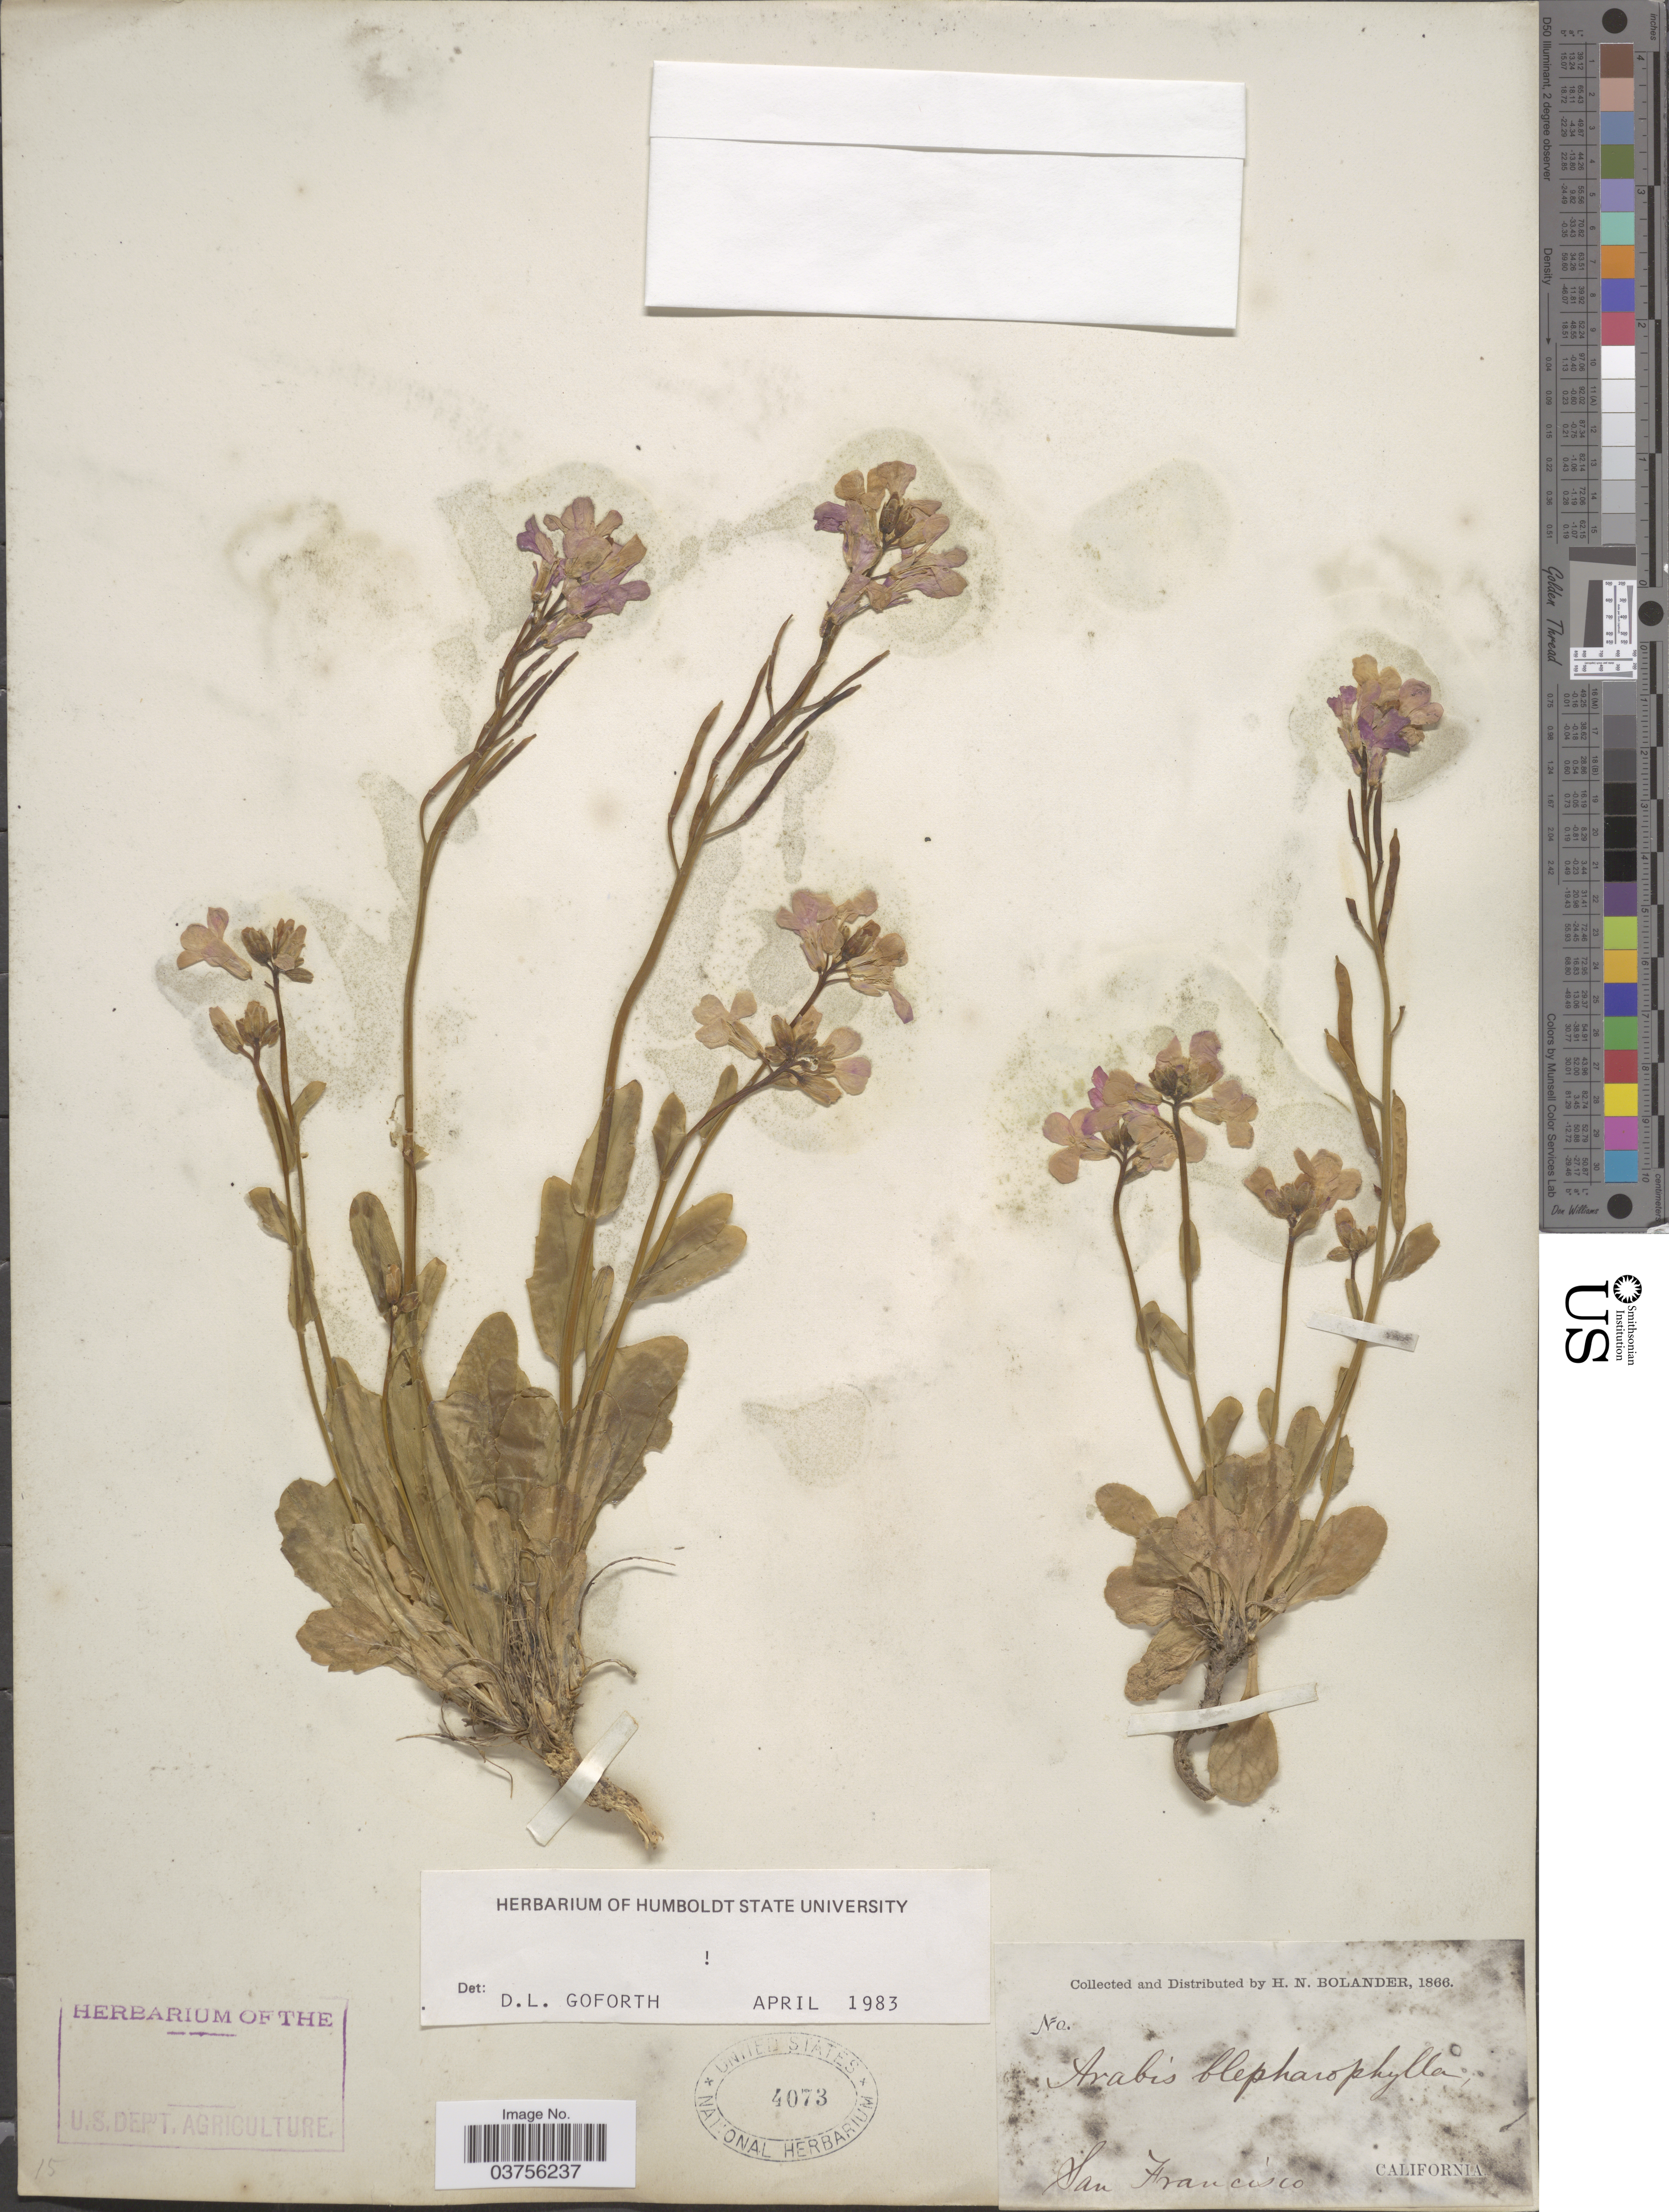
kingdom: Plantae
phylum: Tracheophyta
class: Magnoliopsida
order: Brassicales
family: Brassicaceae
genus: Arabis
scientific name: Arabis blepharophylla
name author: Hook. & Arn.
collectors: H. Bolander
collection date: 1866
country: United States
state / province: California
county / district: San Francisco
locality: San Francisco.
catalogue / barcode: US 4073